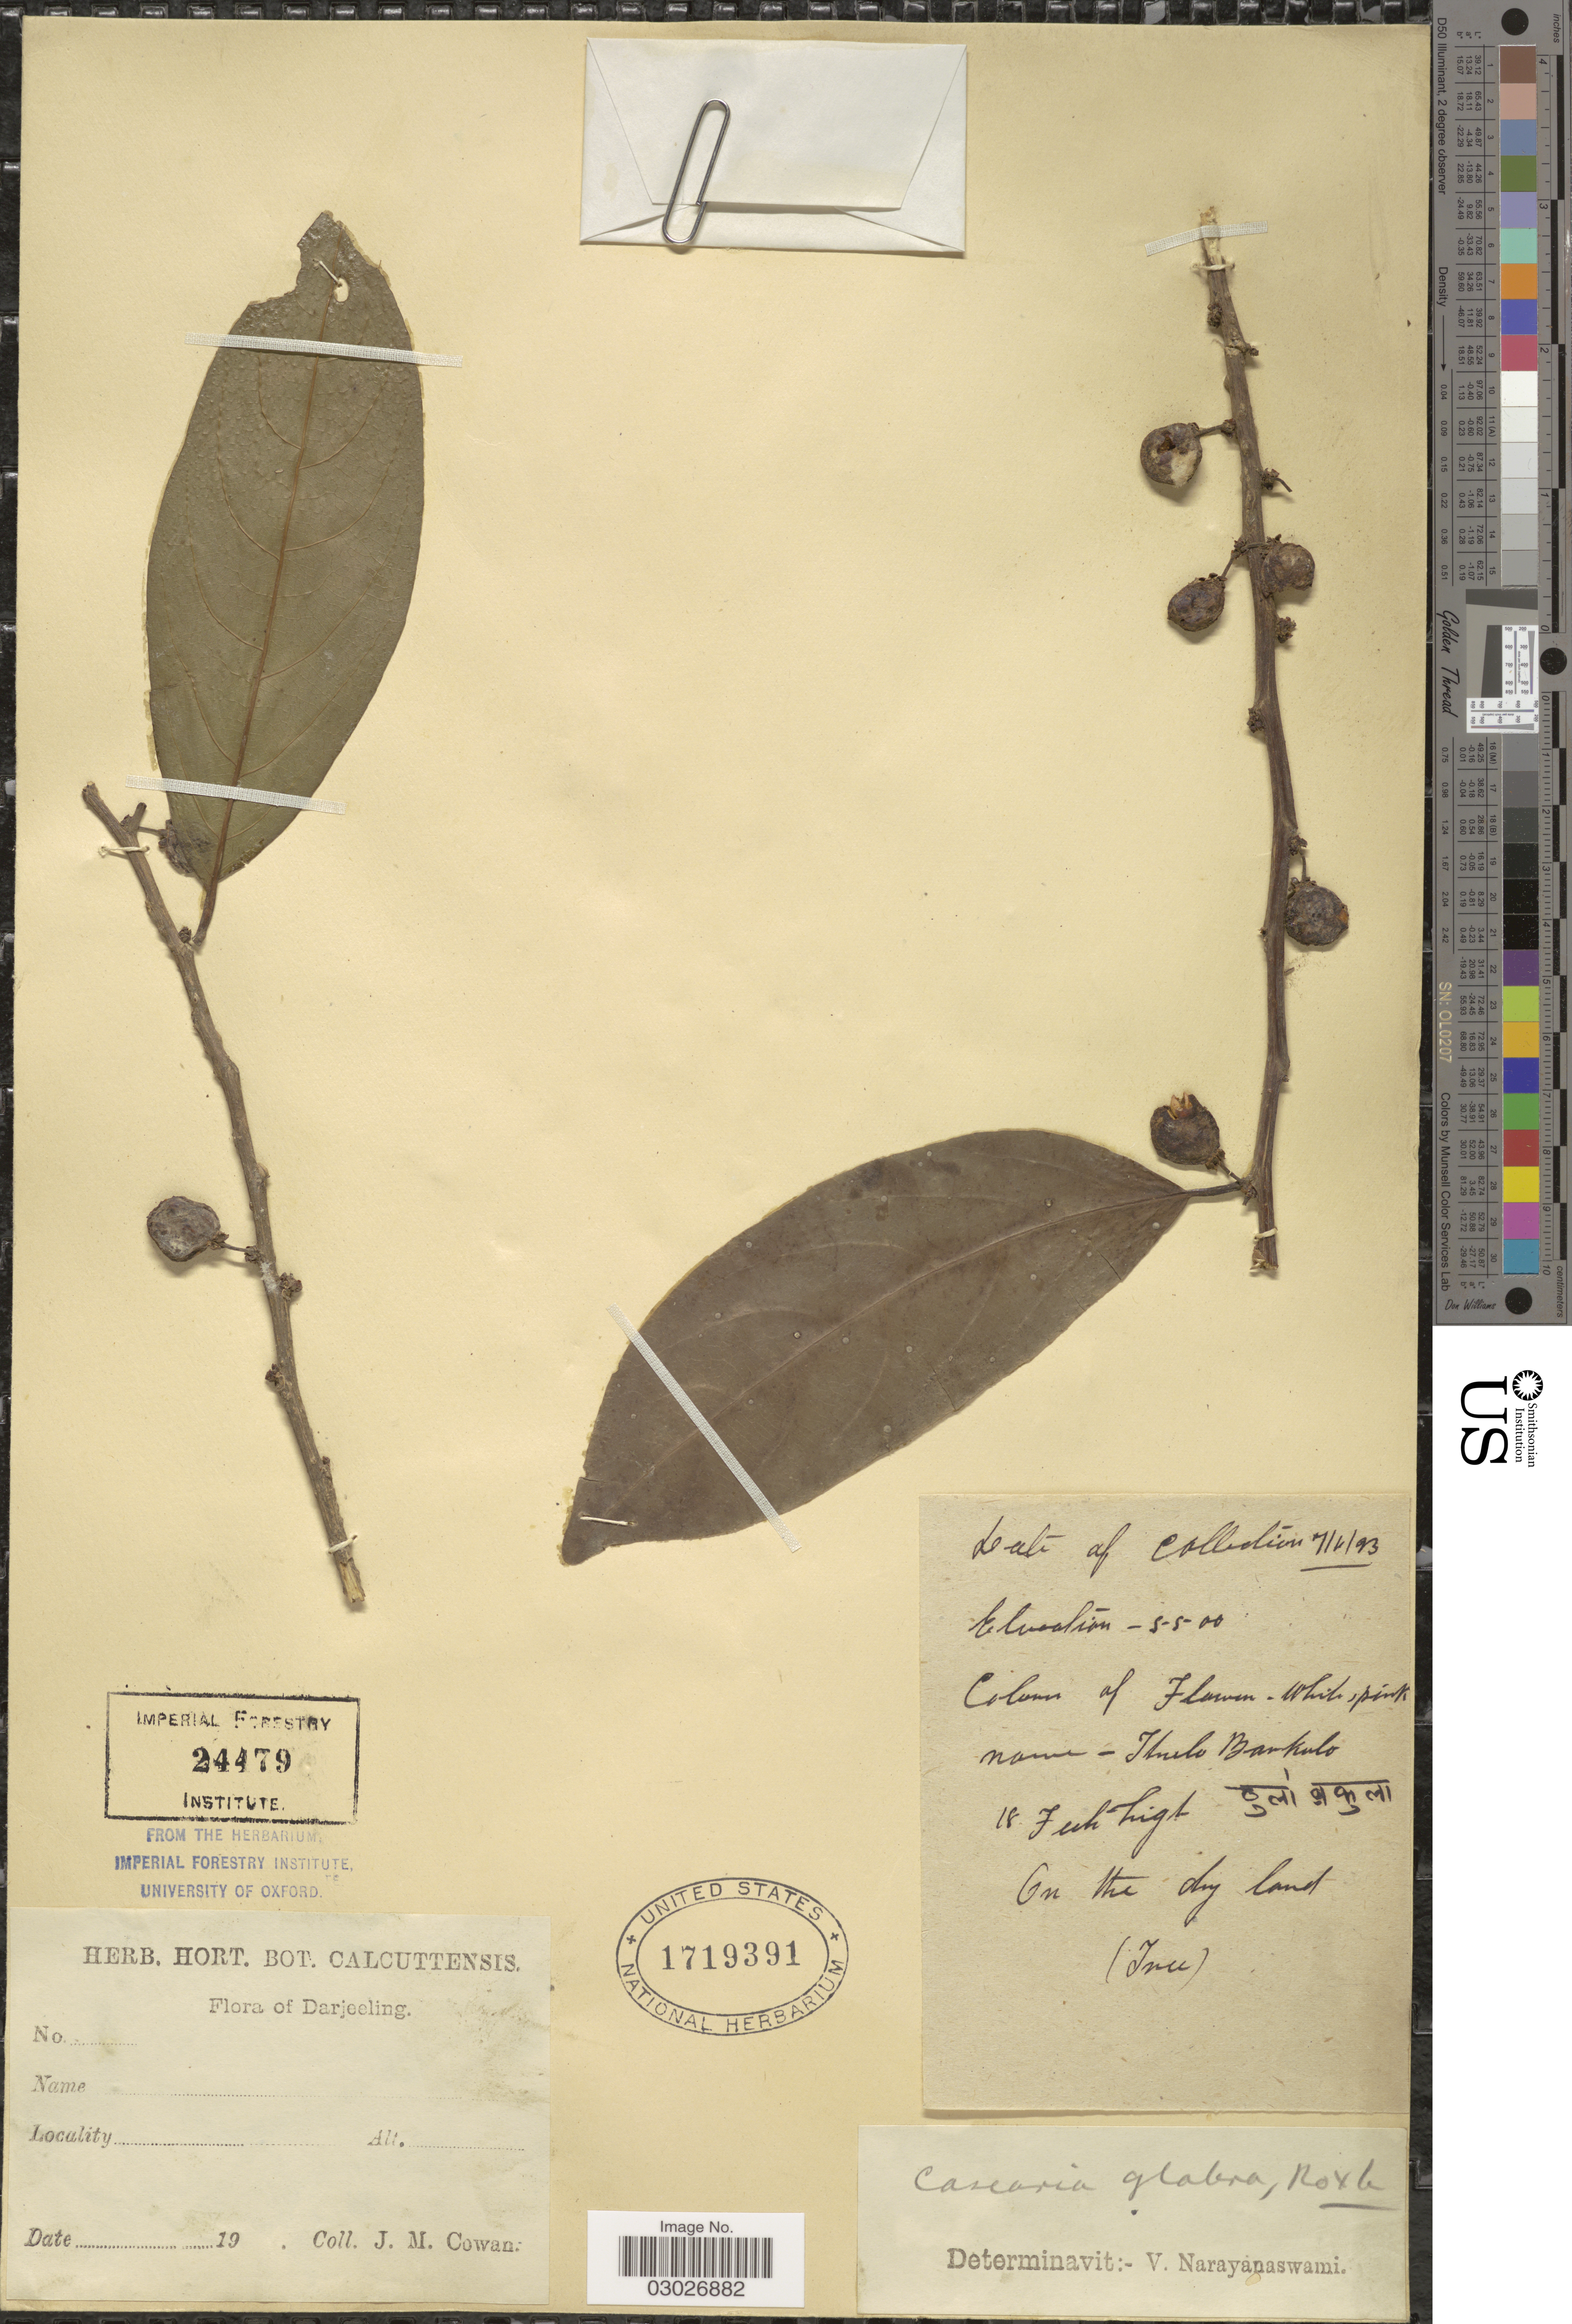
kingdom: Plantae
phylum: Tracheophyta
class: Magnoliopsida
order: Malpighiales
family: Salicaceae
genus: Casearia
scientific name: Casearia glabra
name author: Roxb.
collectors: J. M. Cowan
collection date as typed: Transcribed d/m/y: 7/6/93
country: India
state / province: West Bengal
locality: Darjeeling.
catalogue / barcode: US 1719391